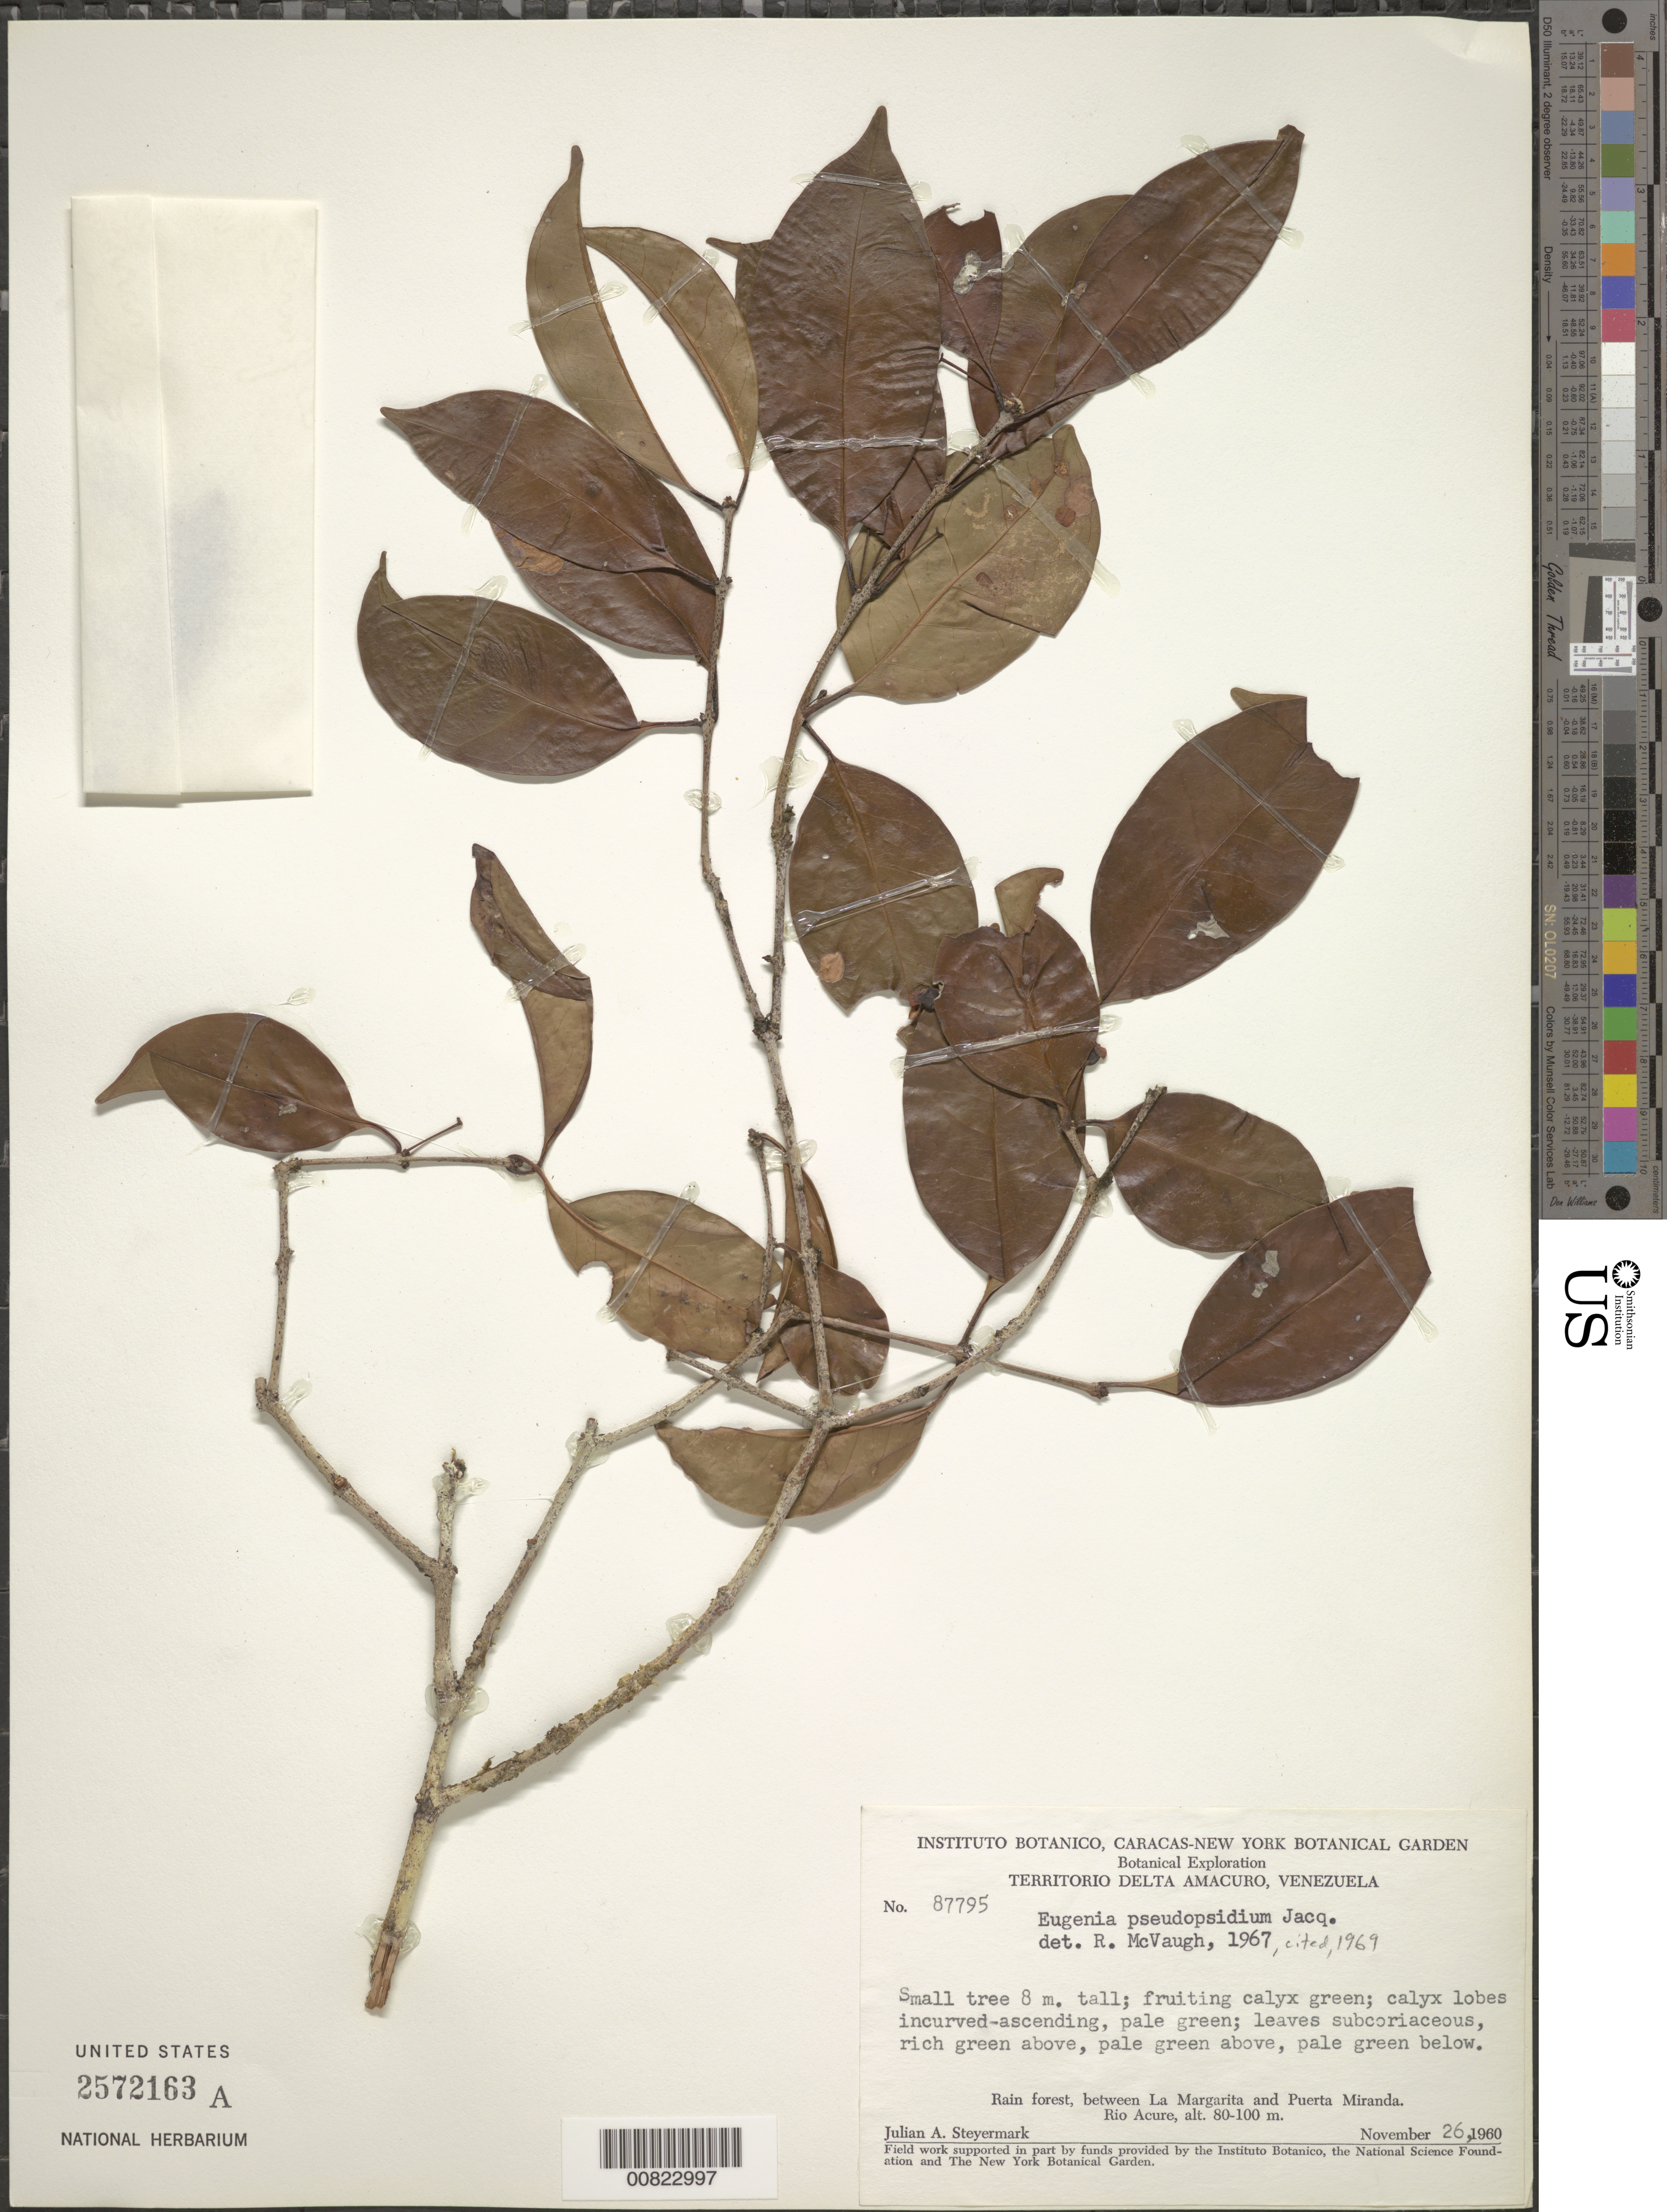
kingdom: Plantae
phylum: Tracheophyta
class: Magnoliopsida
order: Myrtales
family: Myrtaceae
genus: Eugenia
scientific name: Eugenia pseudopsidium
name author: Jacq.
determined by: McVaugh, R.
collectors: J. Steyermark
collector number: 87795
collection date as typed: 26-Nov-60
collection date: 1960-11-26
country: Venezuela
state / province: Delta Amacuro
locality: Río Acure, between La Margarita and Puerto Miranda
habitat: Rain forest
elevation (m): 80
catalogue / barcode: US 2572163A